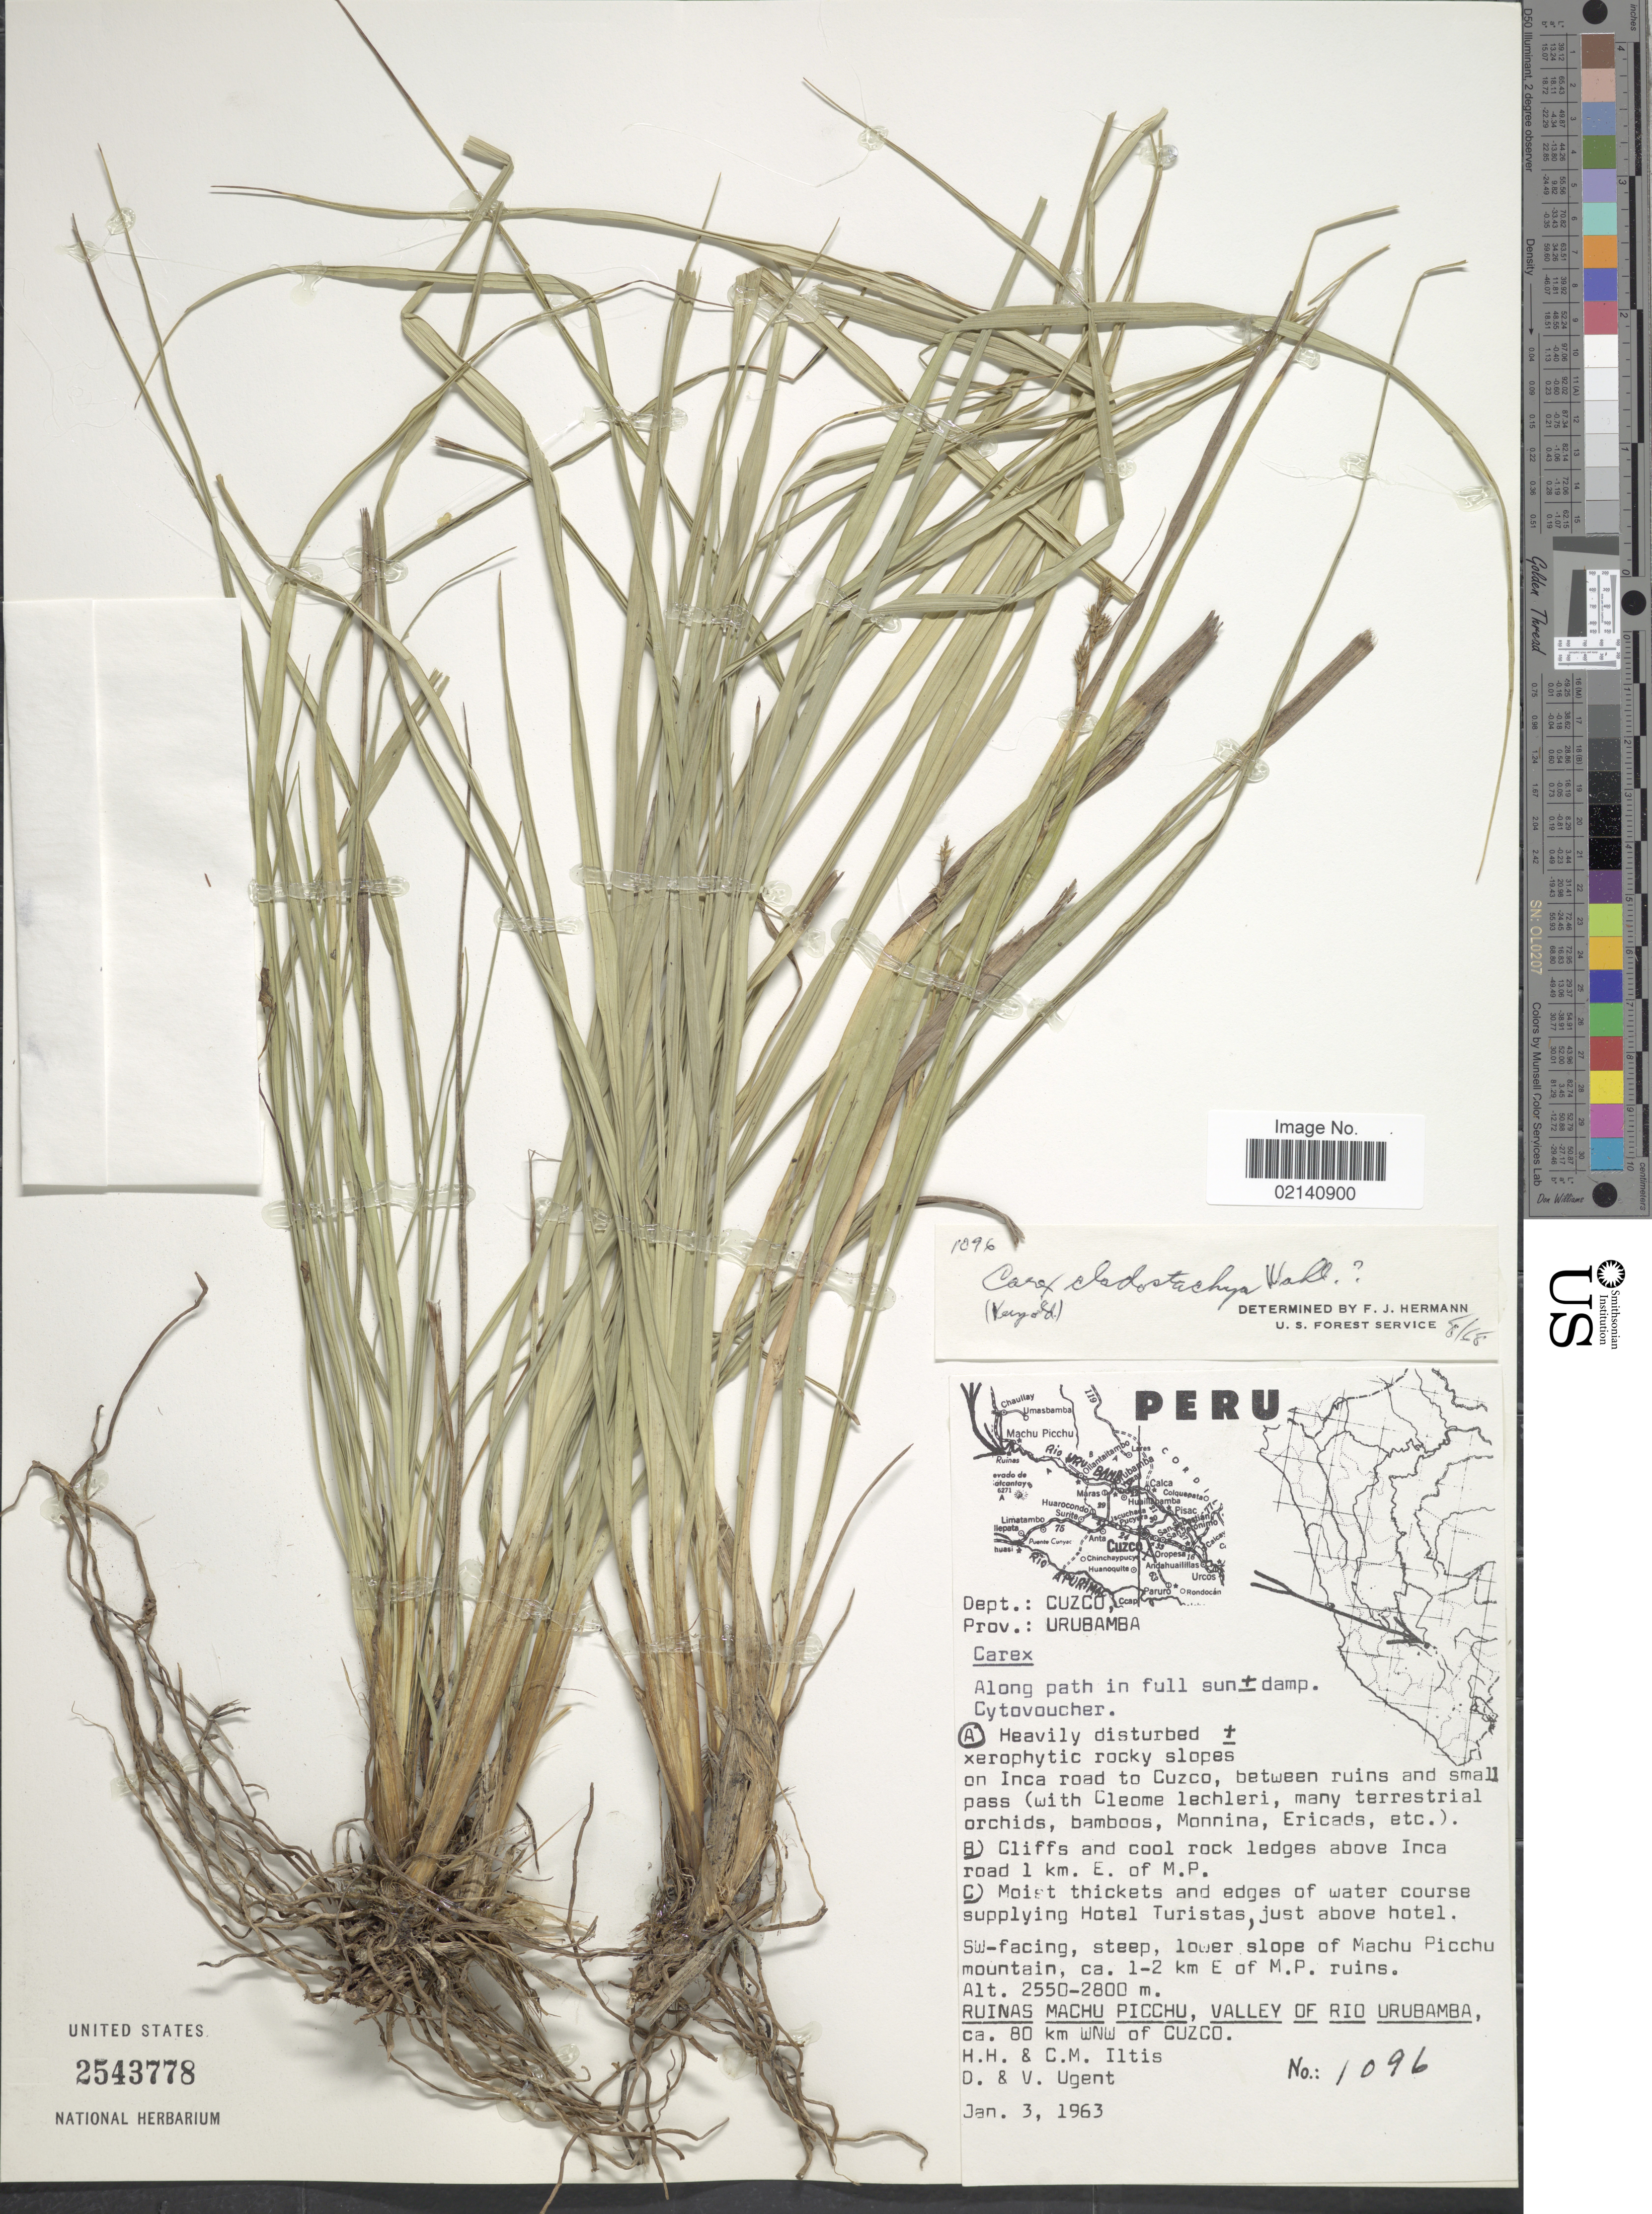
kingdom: Plantae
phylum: Tracheophyta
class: Liliopsida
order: Poales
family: Cyperaceae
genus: Carex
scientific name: Carex polystachya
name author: Sw. ex Wahlenb.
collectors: H. H. Iltis, C. M Iltis, D. Ugent & V. Ugent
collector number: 1096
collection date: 1963-01-03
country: Peru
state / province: Cusco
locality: Dept.: Cuzco, Prov. Urubamba, on Inca road to Cuzco, between ruins and small pass, SW-facing, steep, lower slope of Machu Picchu mountain, ca. 1-2 km E of M.P. ruins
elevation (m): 2550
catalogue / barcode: US 2543778